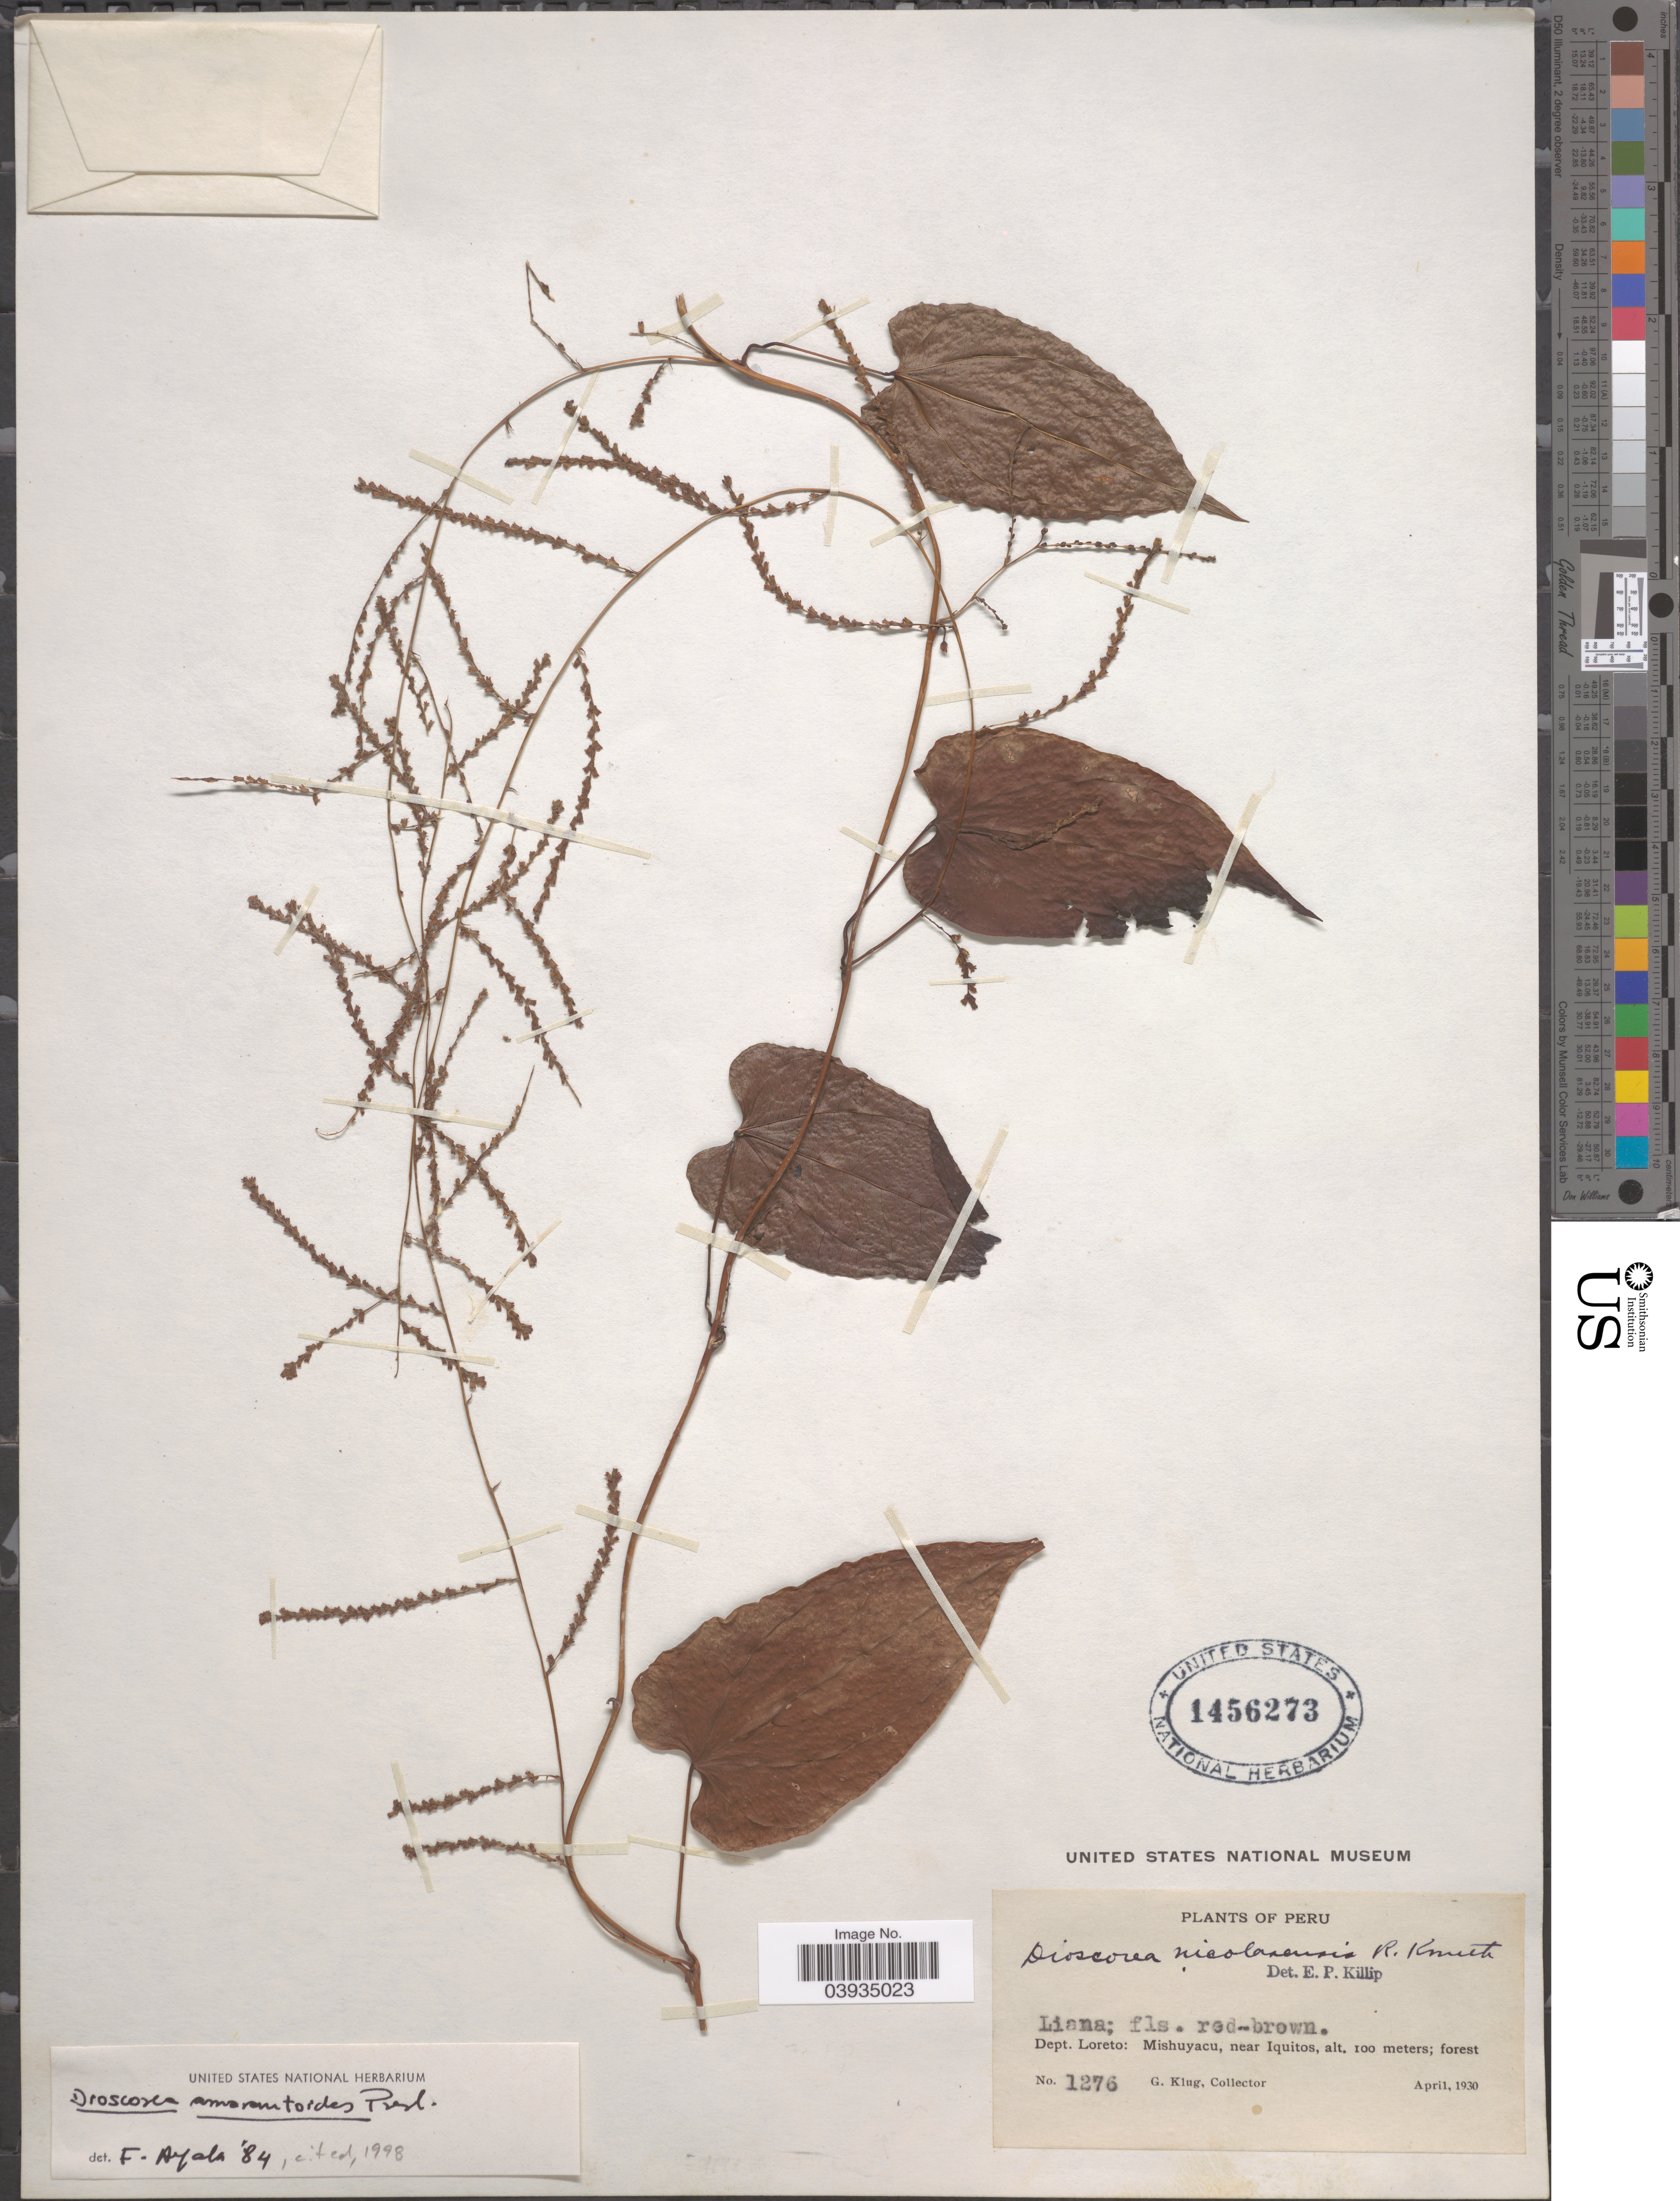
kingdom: Plantae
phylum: Tracheophyta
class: Liliopsida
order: Dioscoreales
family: Dioscoreaceae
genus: Dioscorea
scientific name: Dioscorea amaranthoides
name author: C. Presl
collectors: G. Klug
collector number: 1276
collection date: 1930-04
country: Peru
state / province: Loreto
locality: Dept. Loreto: Mishuyacu, near Iquitos.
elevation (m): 100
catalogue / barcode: US 1456273